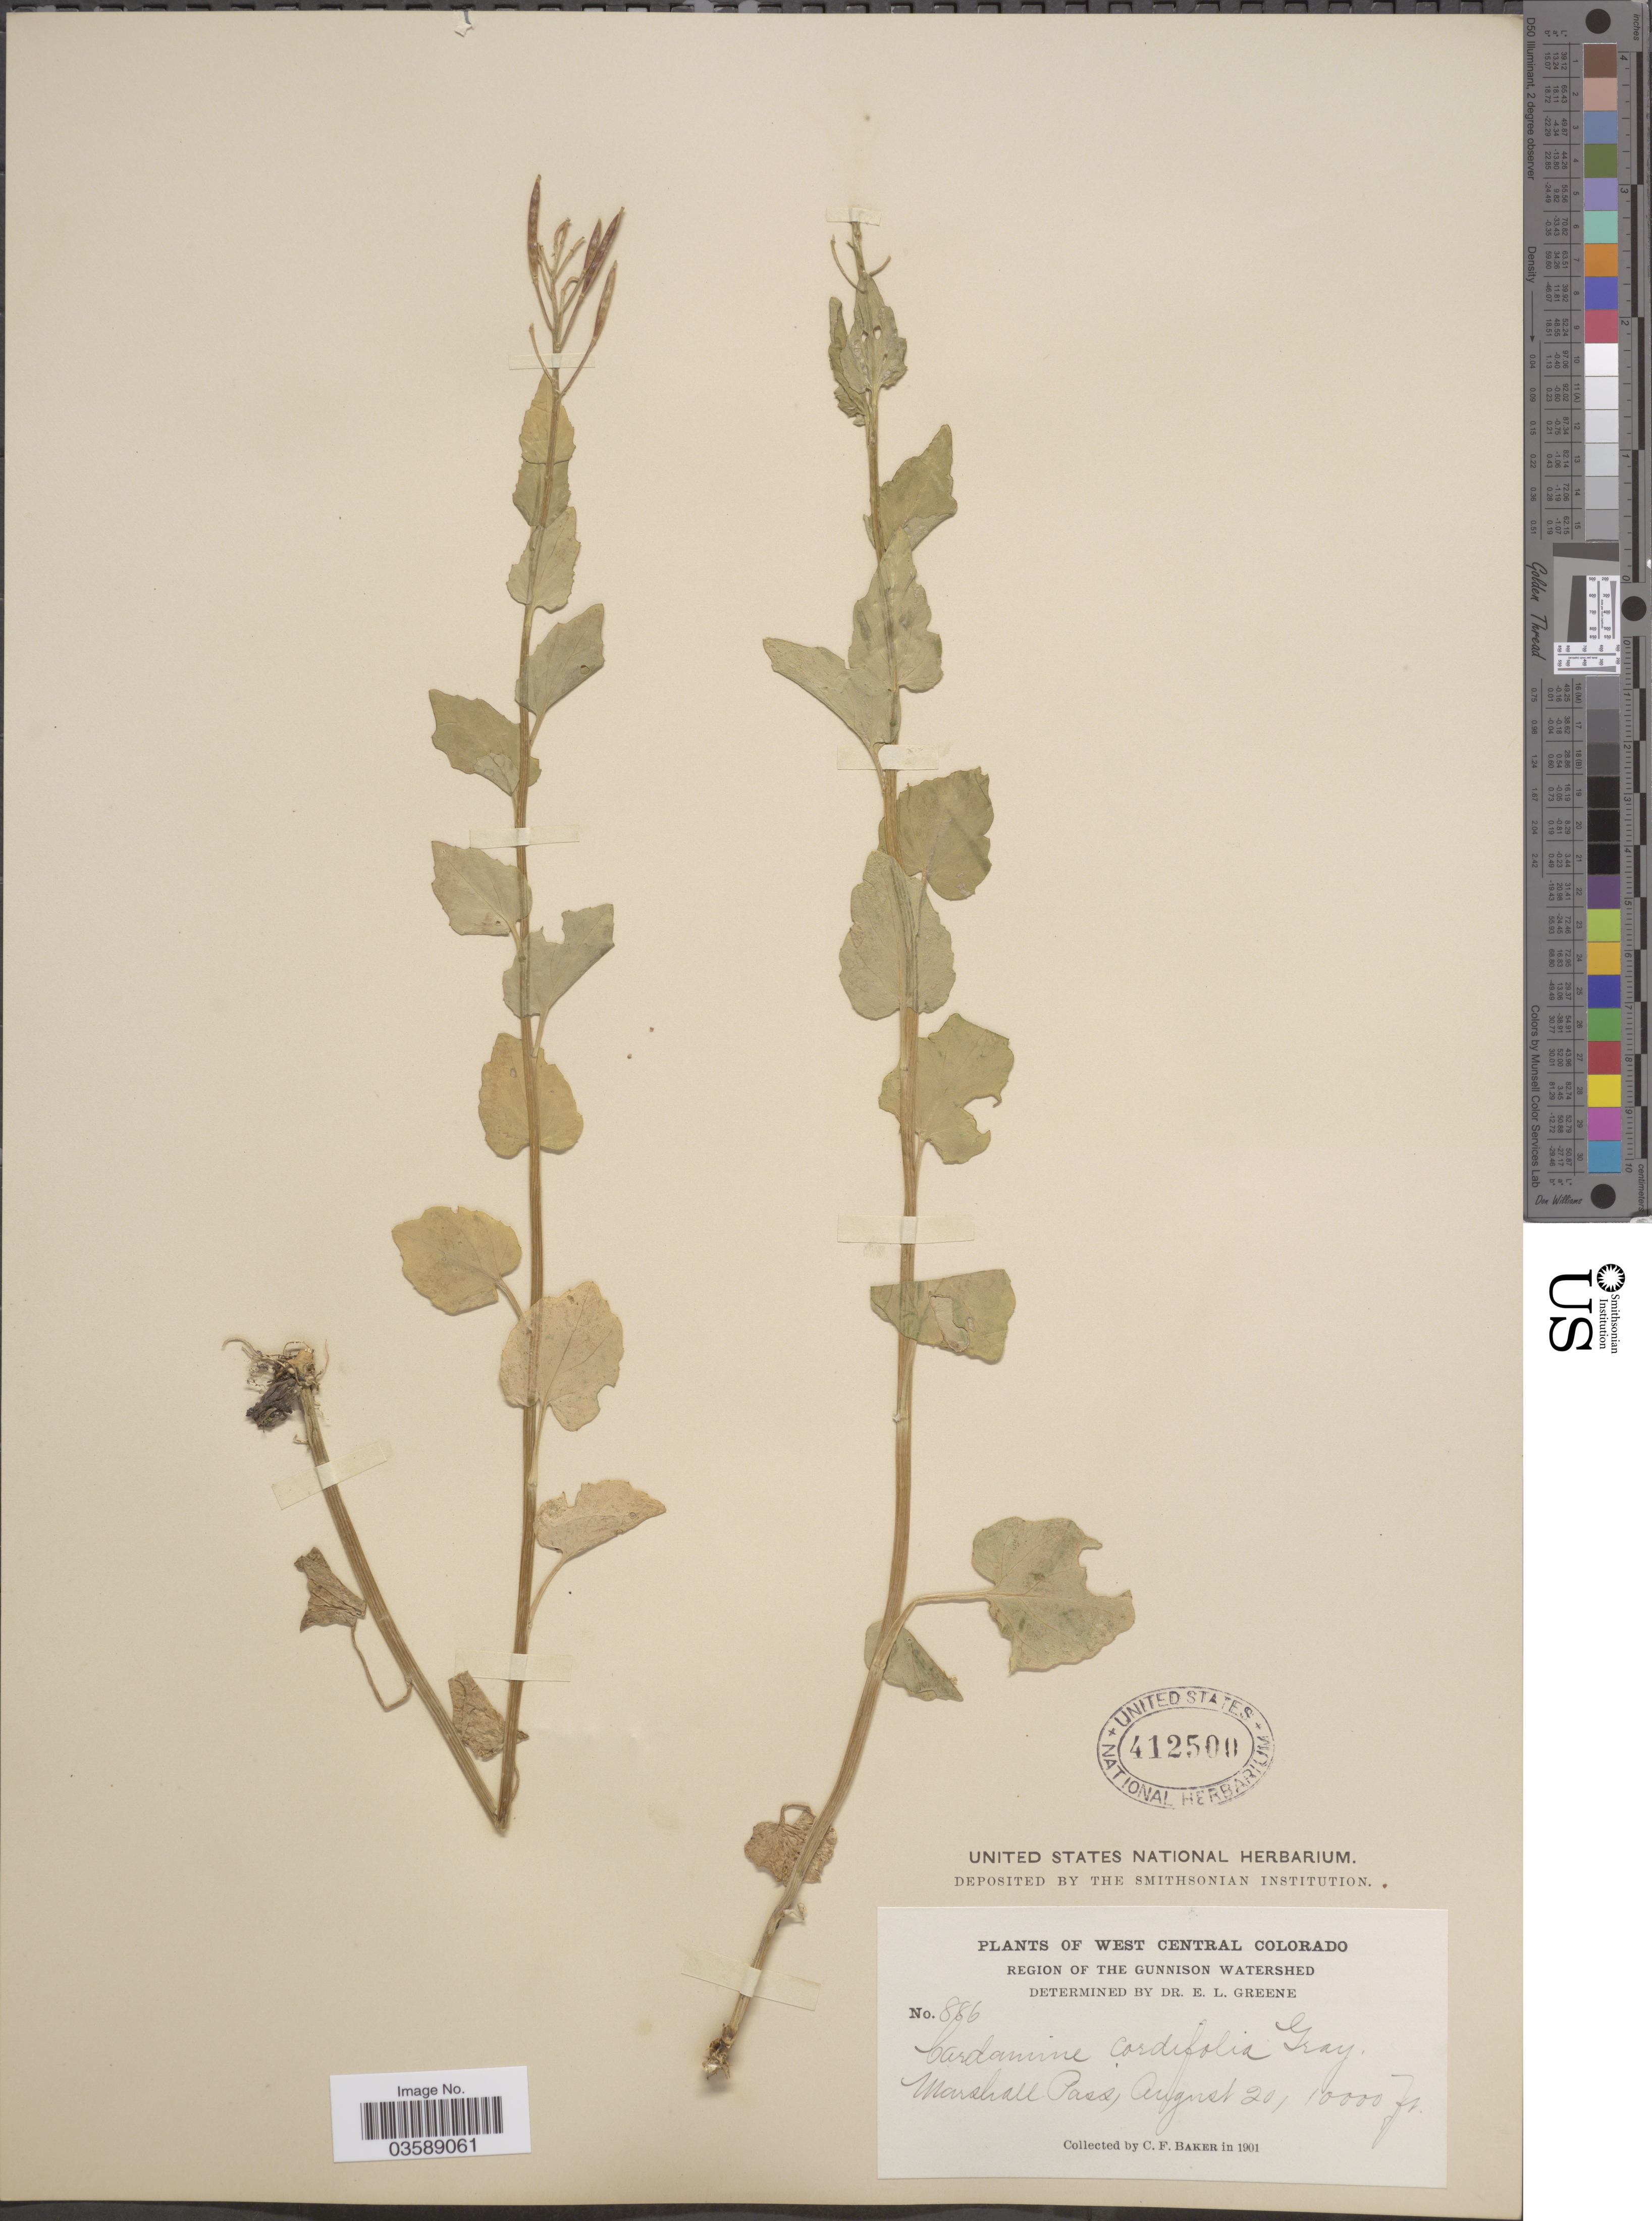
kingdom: Plantae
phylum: Tracheophyta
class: Magnoliopsida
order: Brassicales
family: Brassicaceae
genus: Cardamine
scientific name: Cardamine cordifolia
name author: A. Gray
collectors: C. F. Baker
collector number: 886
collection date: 1901-08-20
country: United States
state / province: Colorado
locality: West Central Colorado. Region of the Gunnison Watershed. Marshall Pass.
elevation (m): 3048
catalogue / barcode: US 412500